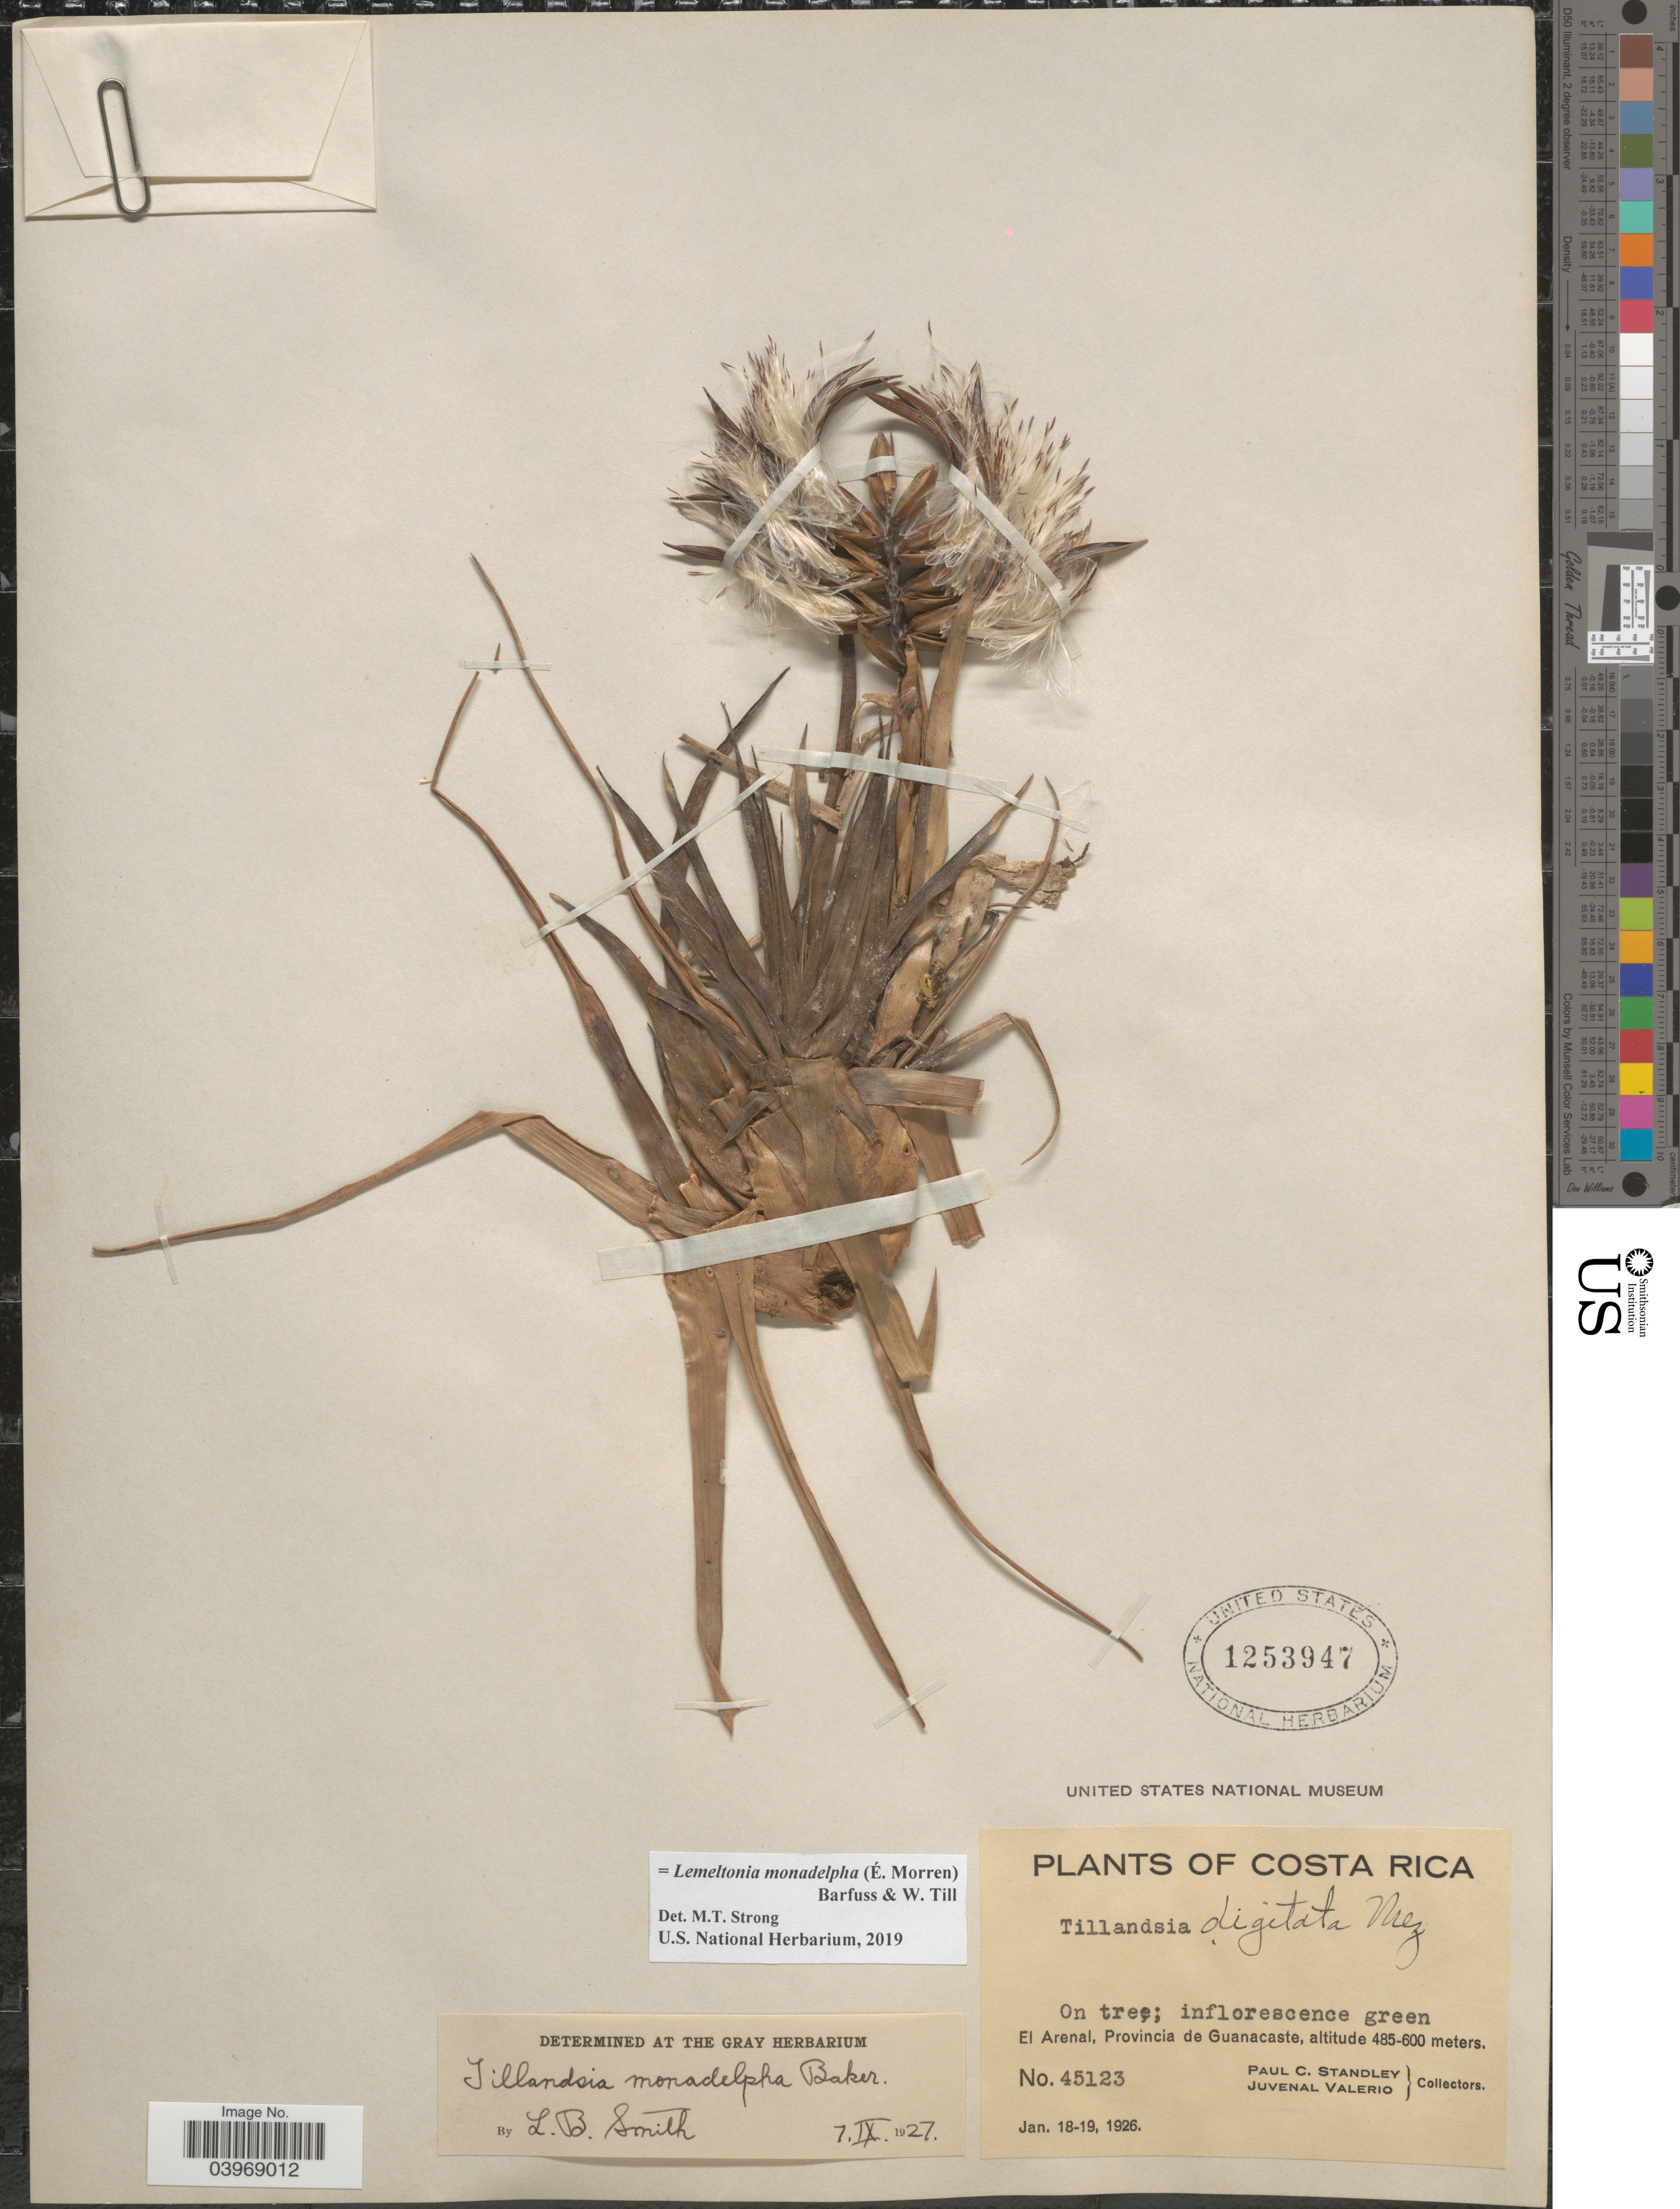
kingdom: Plantae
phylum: Tracheophyta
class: Liliopsida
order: Poales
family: Bromeliaceae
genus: Lemeltonia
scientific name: Lemeltonia monadelpha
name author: (É. Morren) Barfuss & W. Till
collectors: P. C. Standley & J. Valerio R.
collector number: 45123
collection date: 1926-01-18/1926-01-19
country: Costa Rica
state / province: Guanacaste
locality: El Arenal.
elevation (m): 485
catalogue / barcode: US 1253947